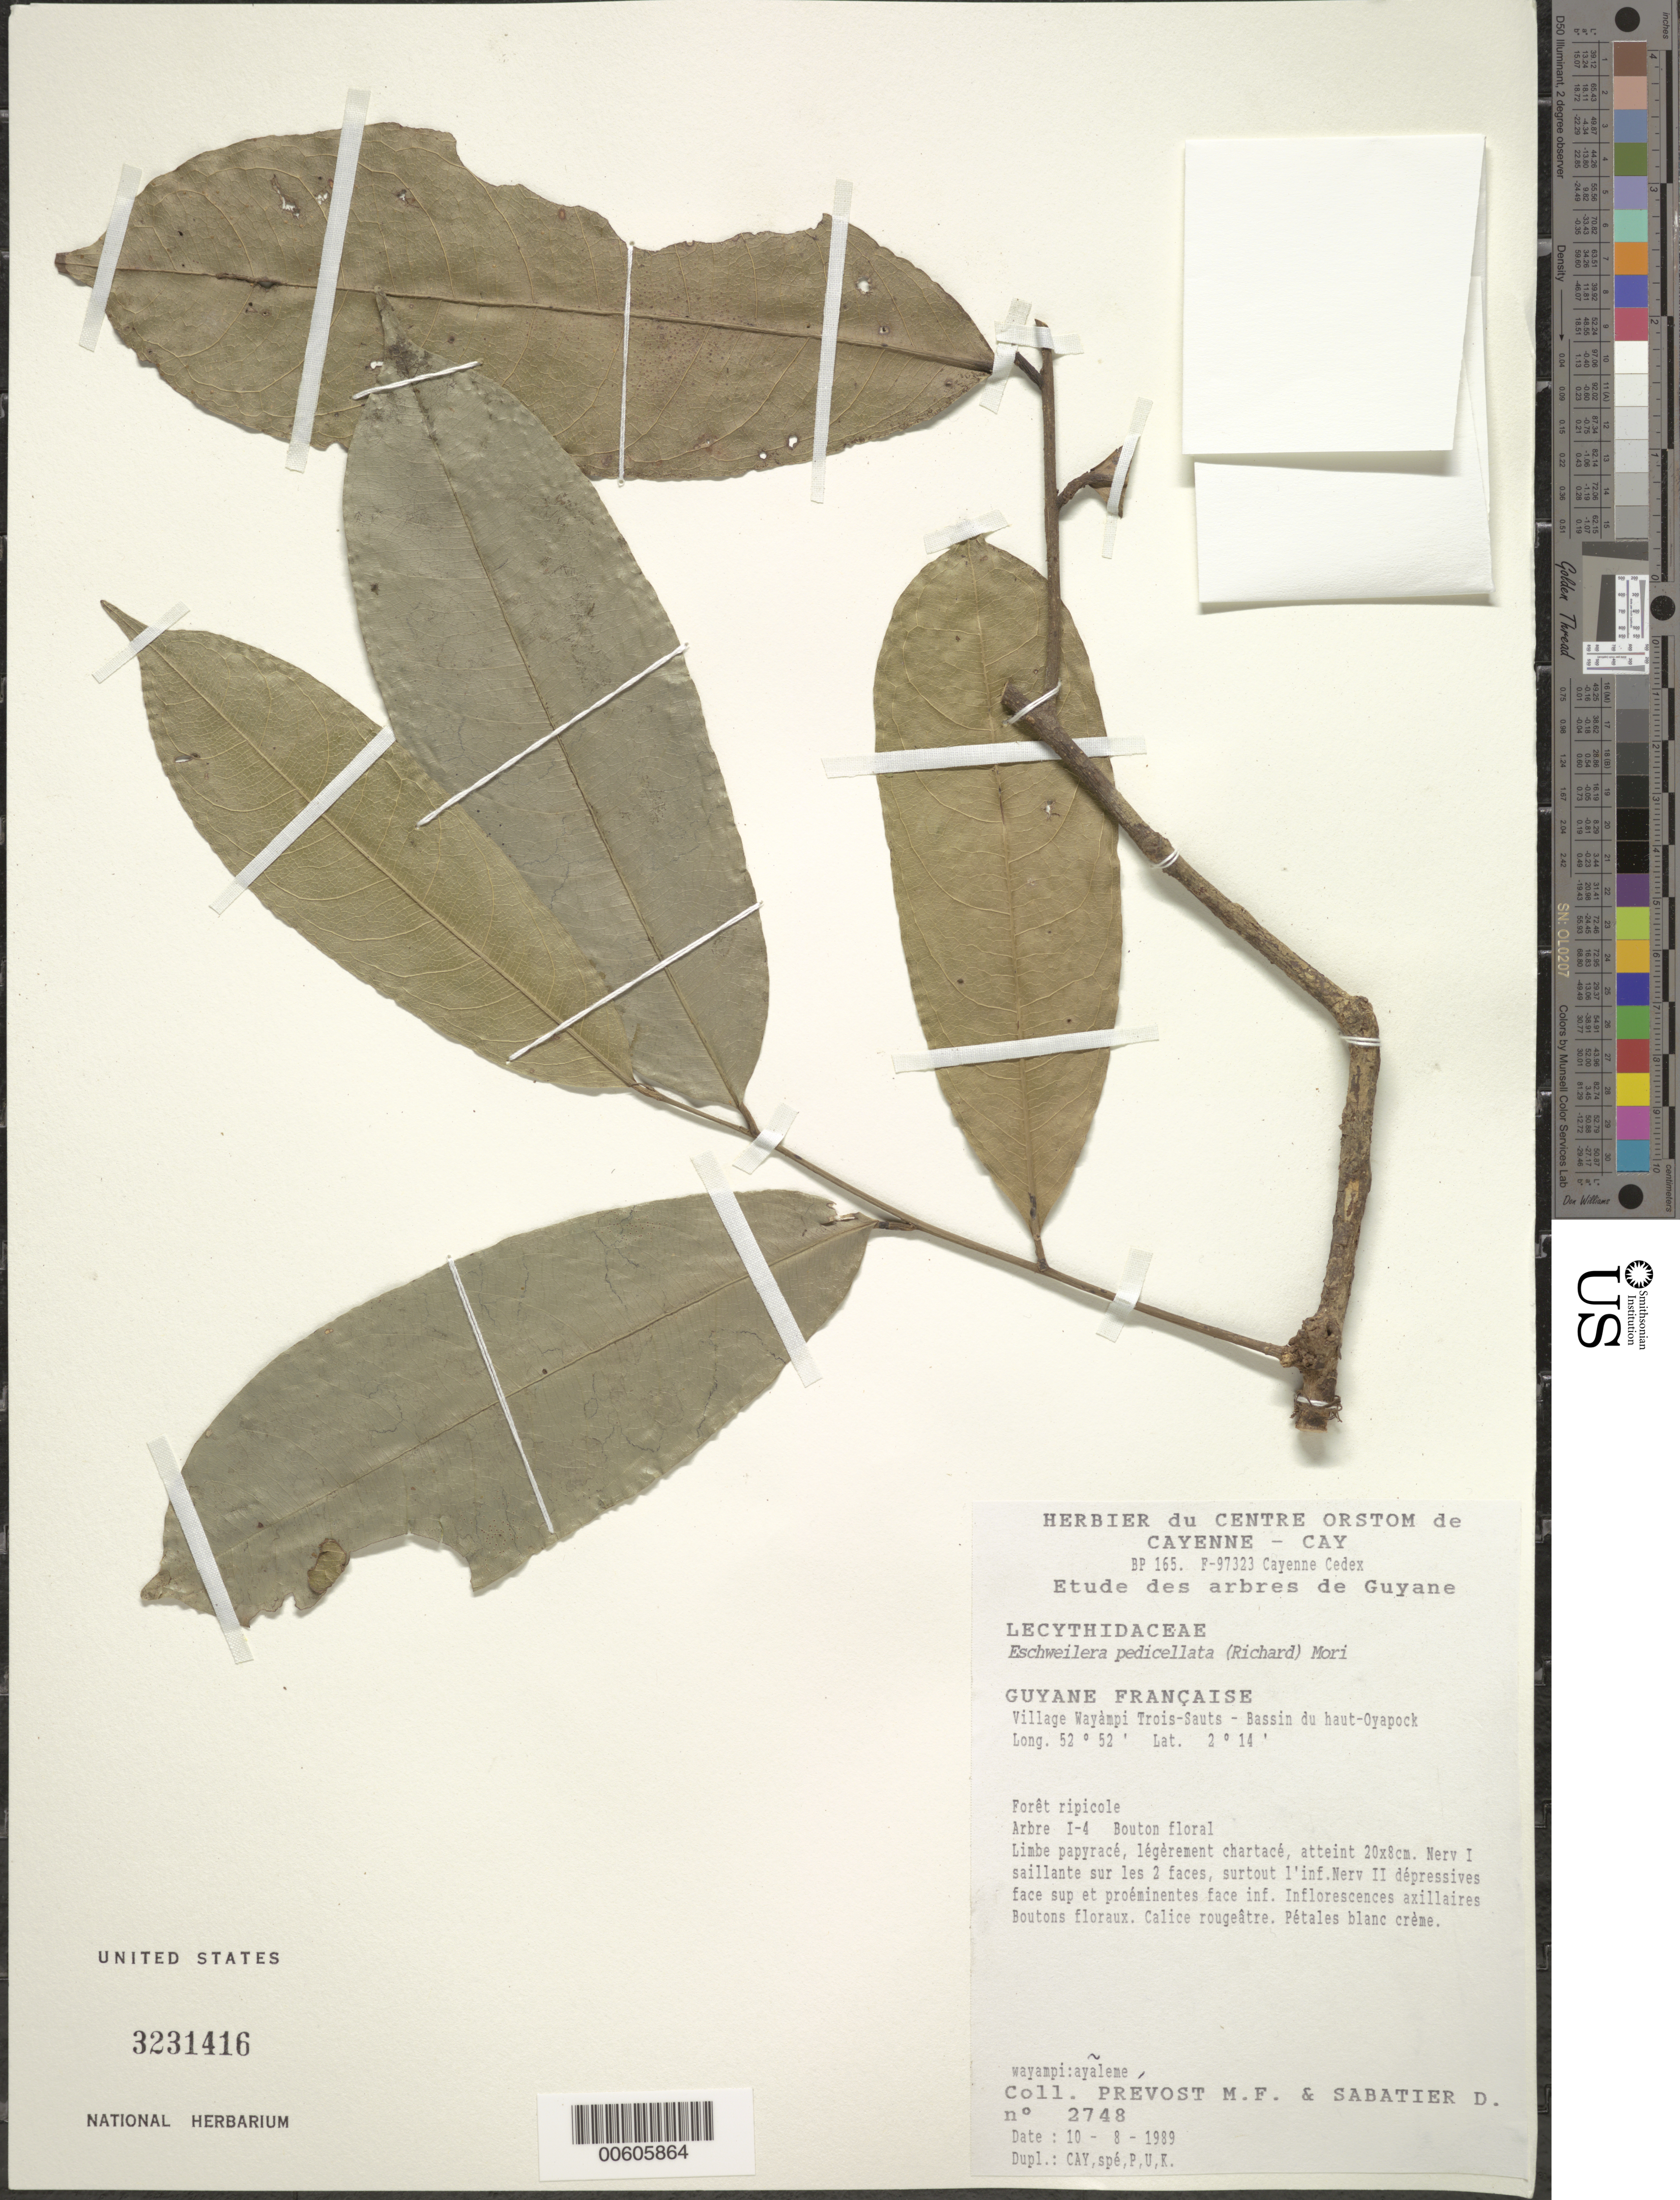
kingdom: Plantae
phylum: Tracheophyta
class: Magnoliopsida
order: Ericales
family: Lecythidaceae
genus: Eschweilera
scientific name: Eschweilera pedicellata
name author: (Rich.) S.A. Mori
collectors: M.-F. Prévost & D. Sabatier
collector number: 2748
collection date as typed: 10-Aug-89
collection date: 1989-08-10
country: French Guiana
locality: Village Wayàmp, Trois-Sauts, Bassin du haut-Oyapock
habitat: Foret ripicole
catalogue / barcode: US 3231416